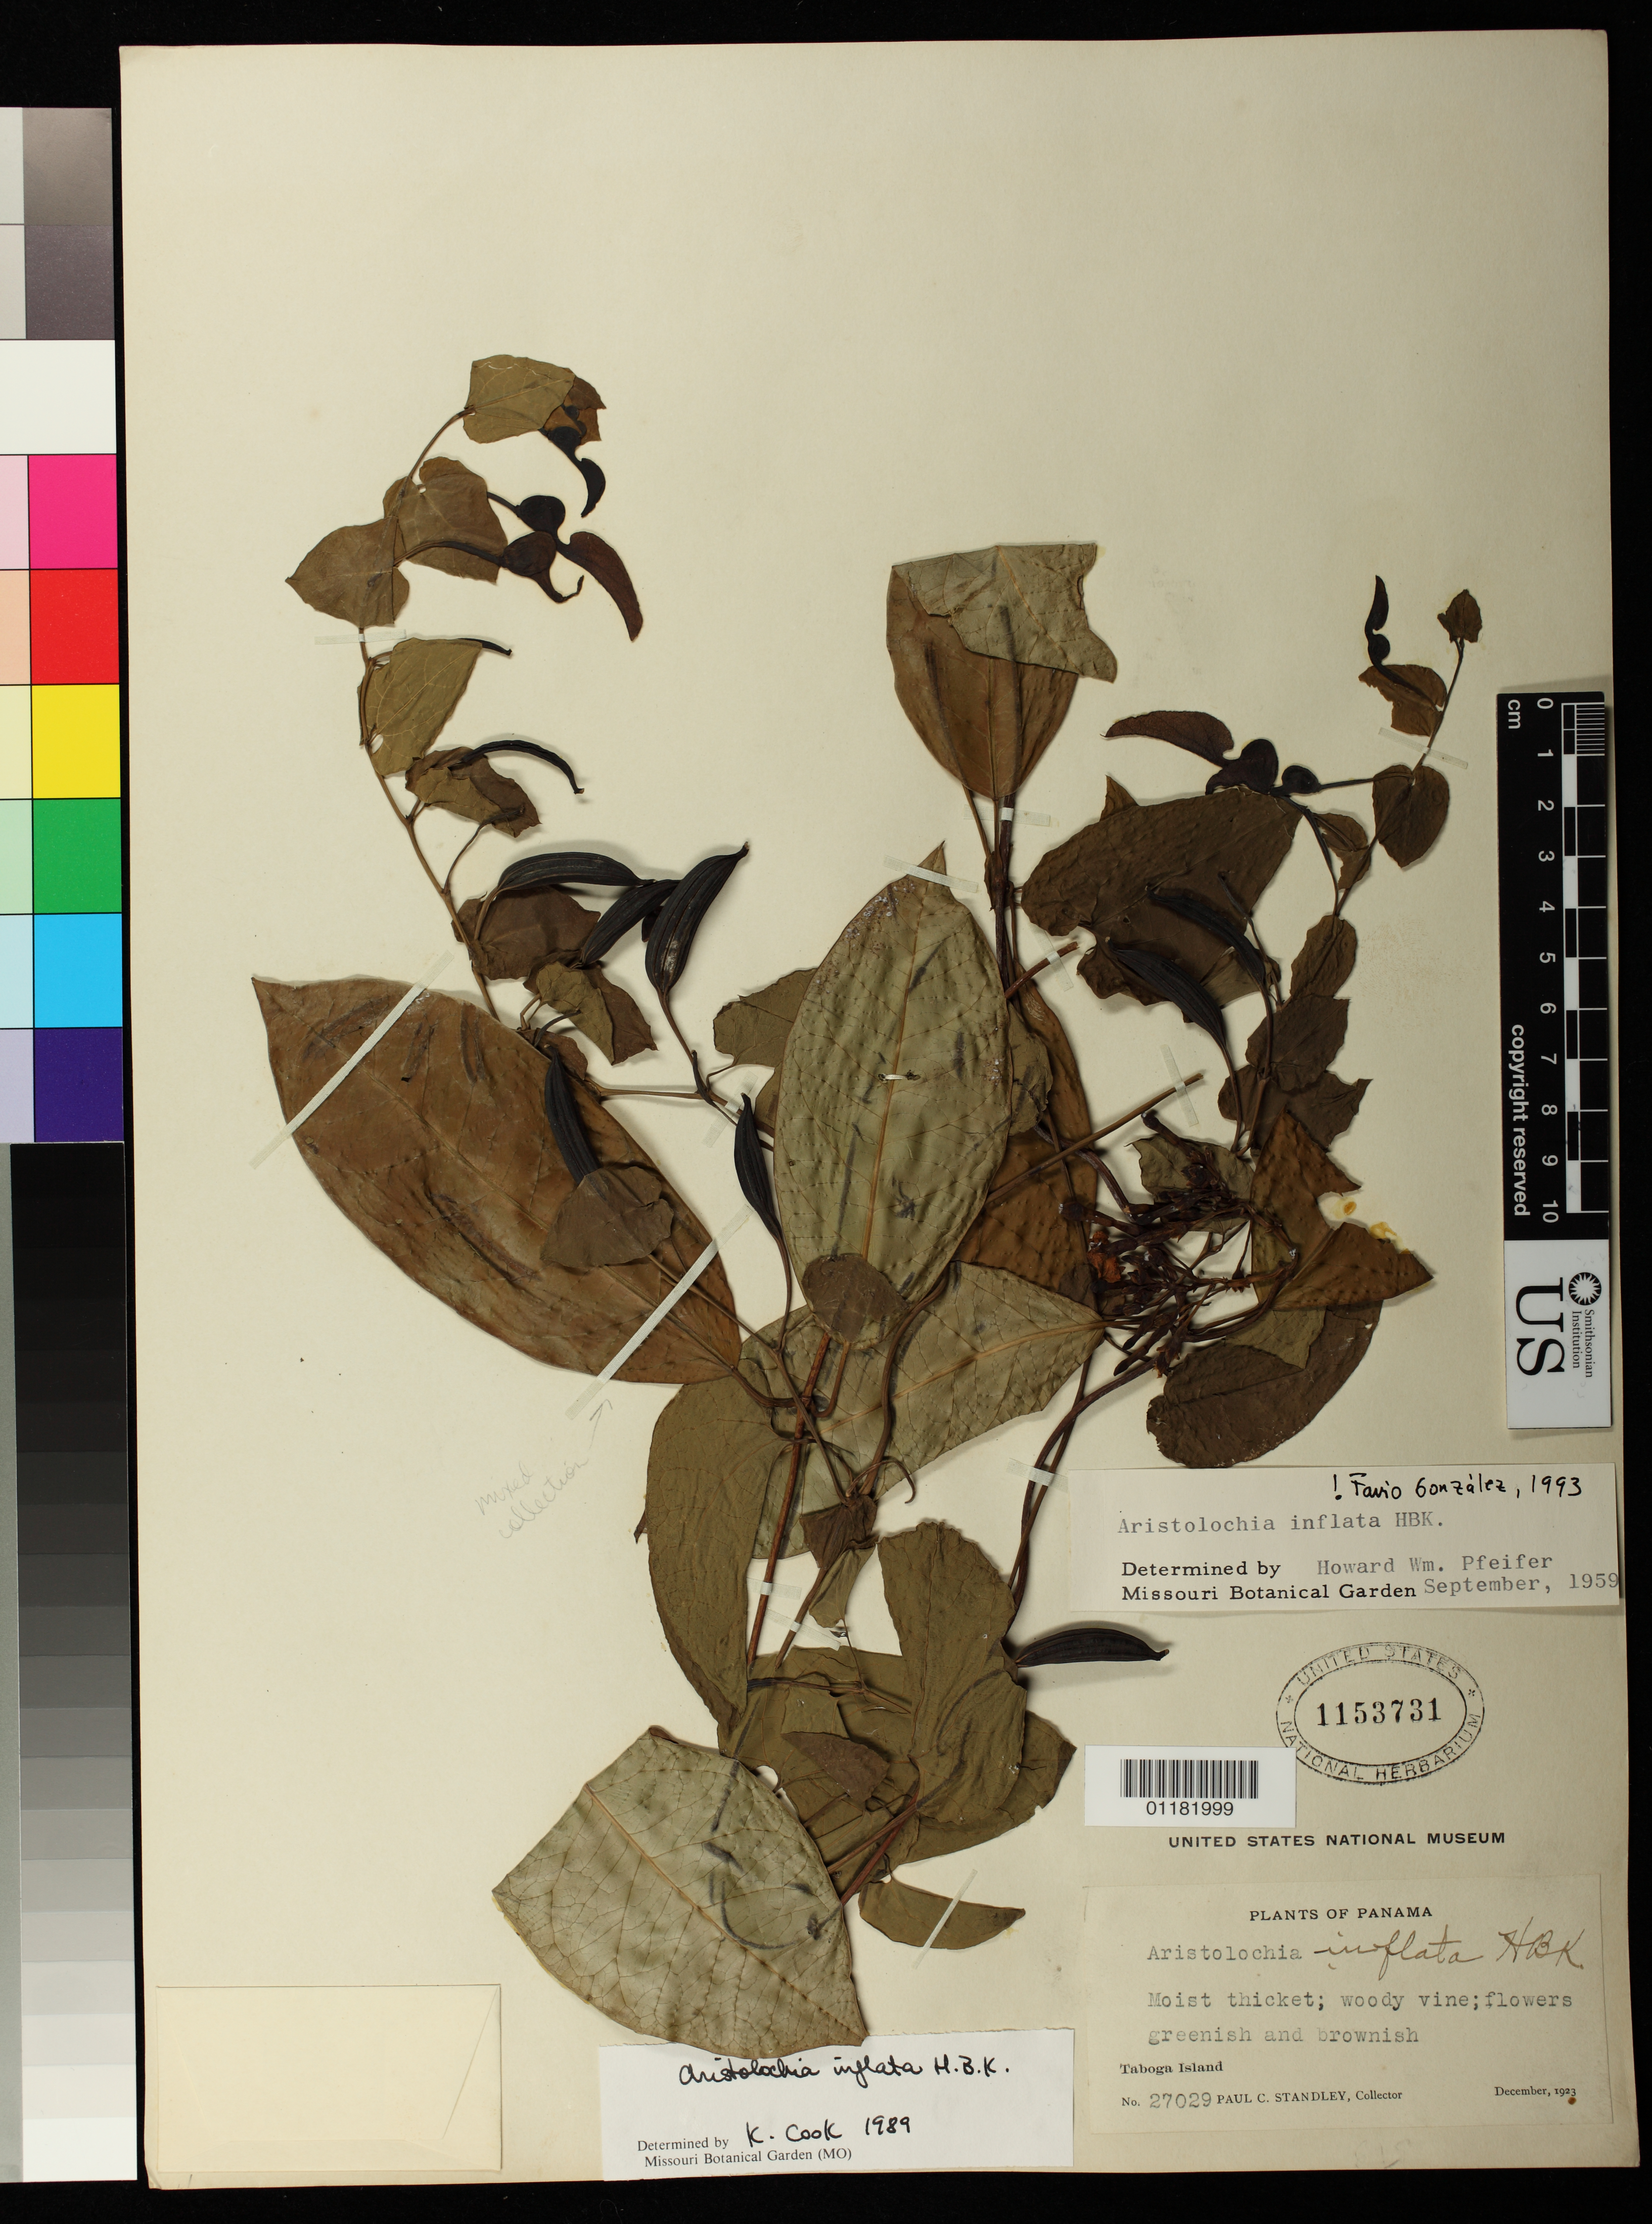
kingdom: Plantae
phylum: Tracheophyta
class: Magnoliopsida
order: Piperales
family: Aristolochiaceae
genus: Aristolochia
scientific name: Aristolochia inflata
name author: Kunth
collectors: P. C. Standley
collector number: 27029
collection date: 1923-12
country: Panama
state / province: Panamá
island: Taboga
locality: Taboga Island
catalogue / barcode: US 1153731